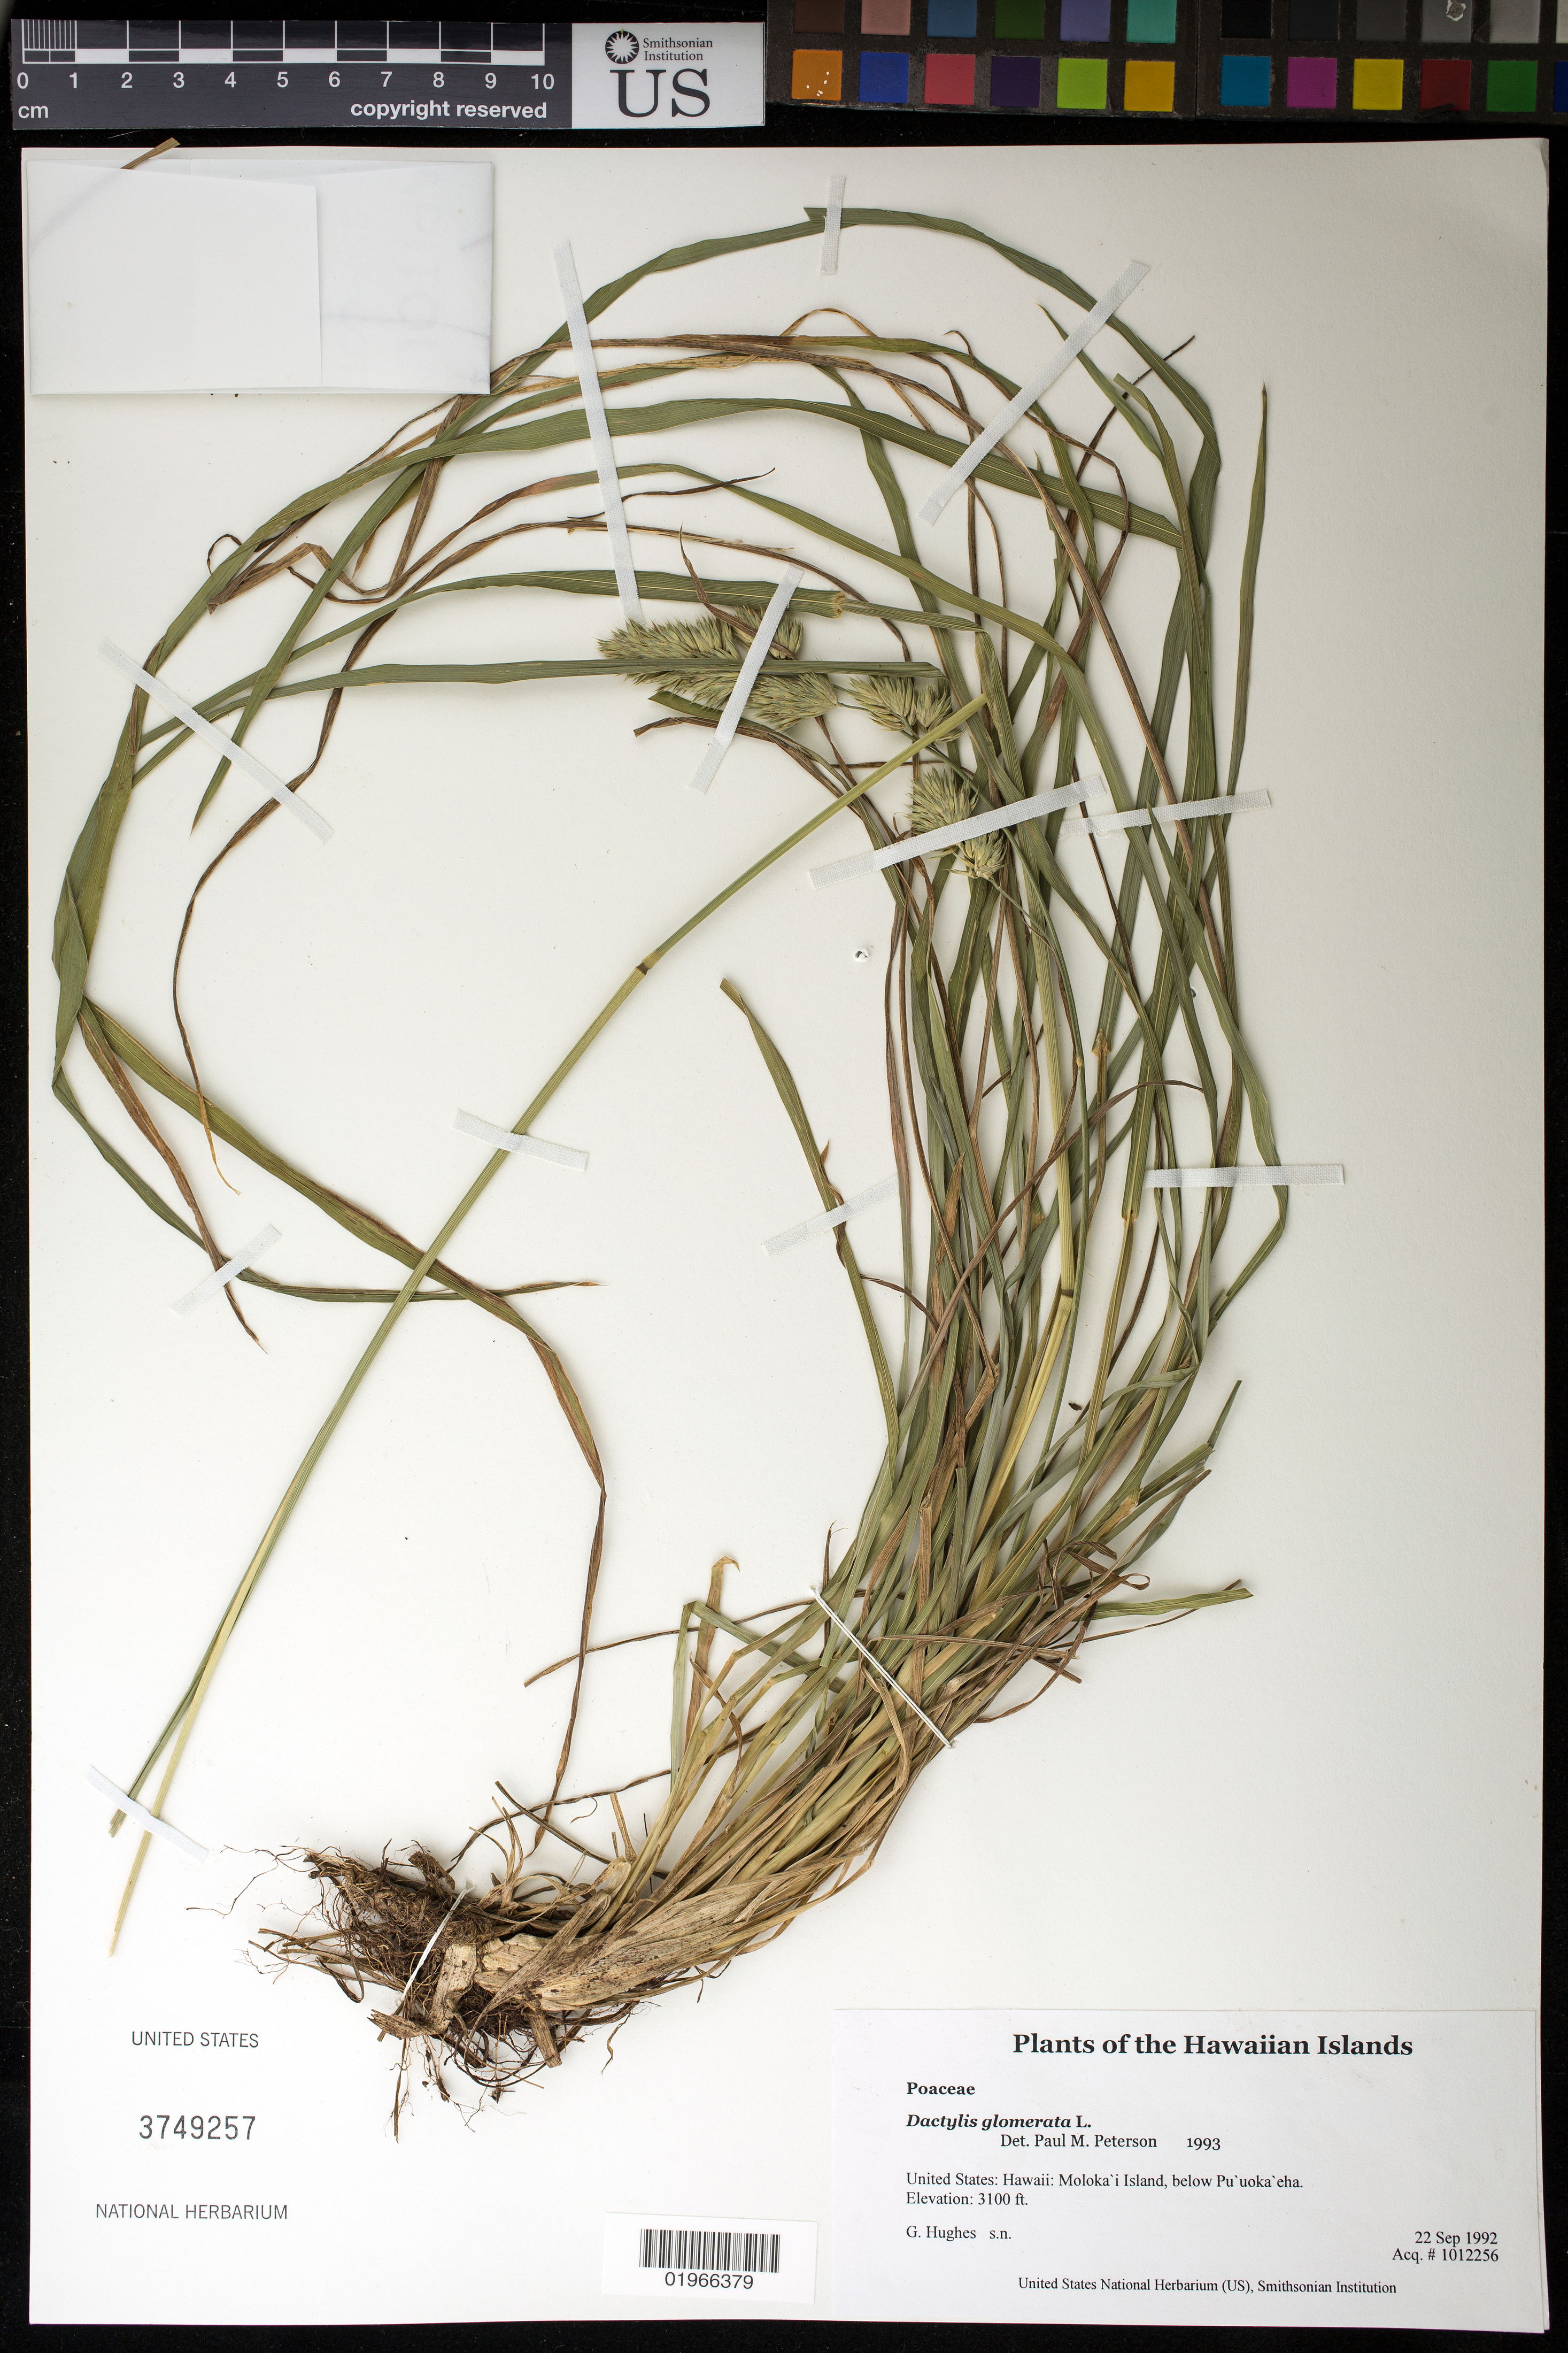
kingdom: Plantae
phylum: Tracheophyta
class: Liliopsida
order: Poales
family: Poaceae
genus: Dactylis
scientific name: Dactylis glomerata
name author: L.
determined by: Peterson, Paul M., (BOT), Smithsonian Institution - National Museum of Natural History (UNITED STATES)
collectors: G. Hughes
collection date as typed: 9-22-92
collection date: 1992-09-22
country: United States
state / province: Hawaii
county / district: Maui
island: Moloka'i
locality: Below Pu'uoka'eha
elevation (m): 945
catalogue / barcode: US 3749257